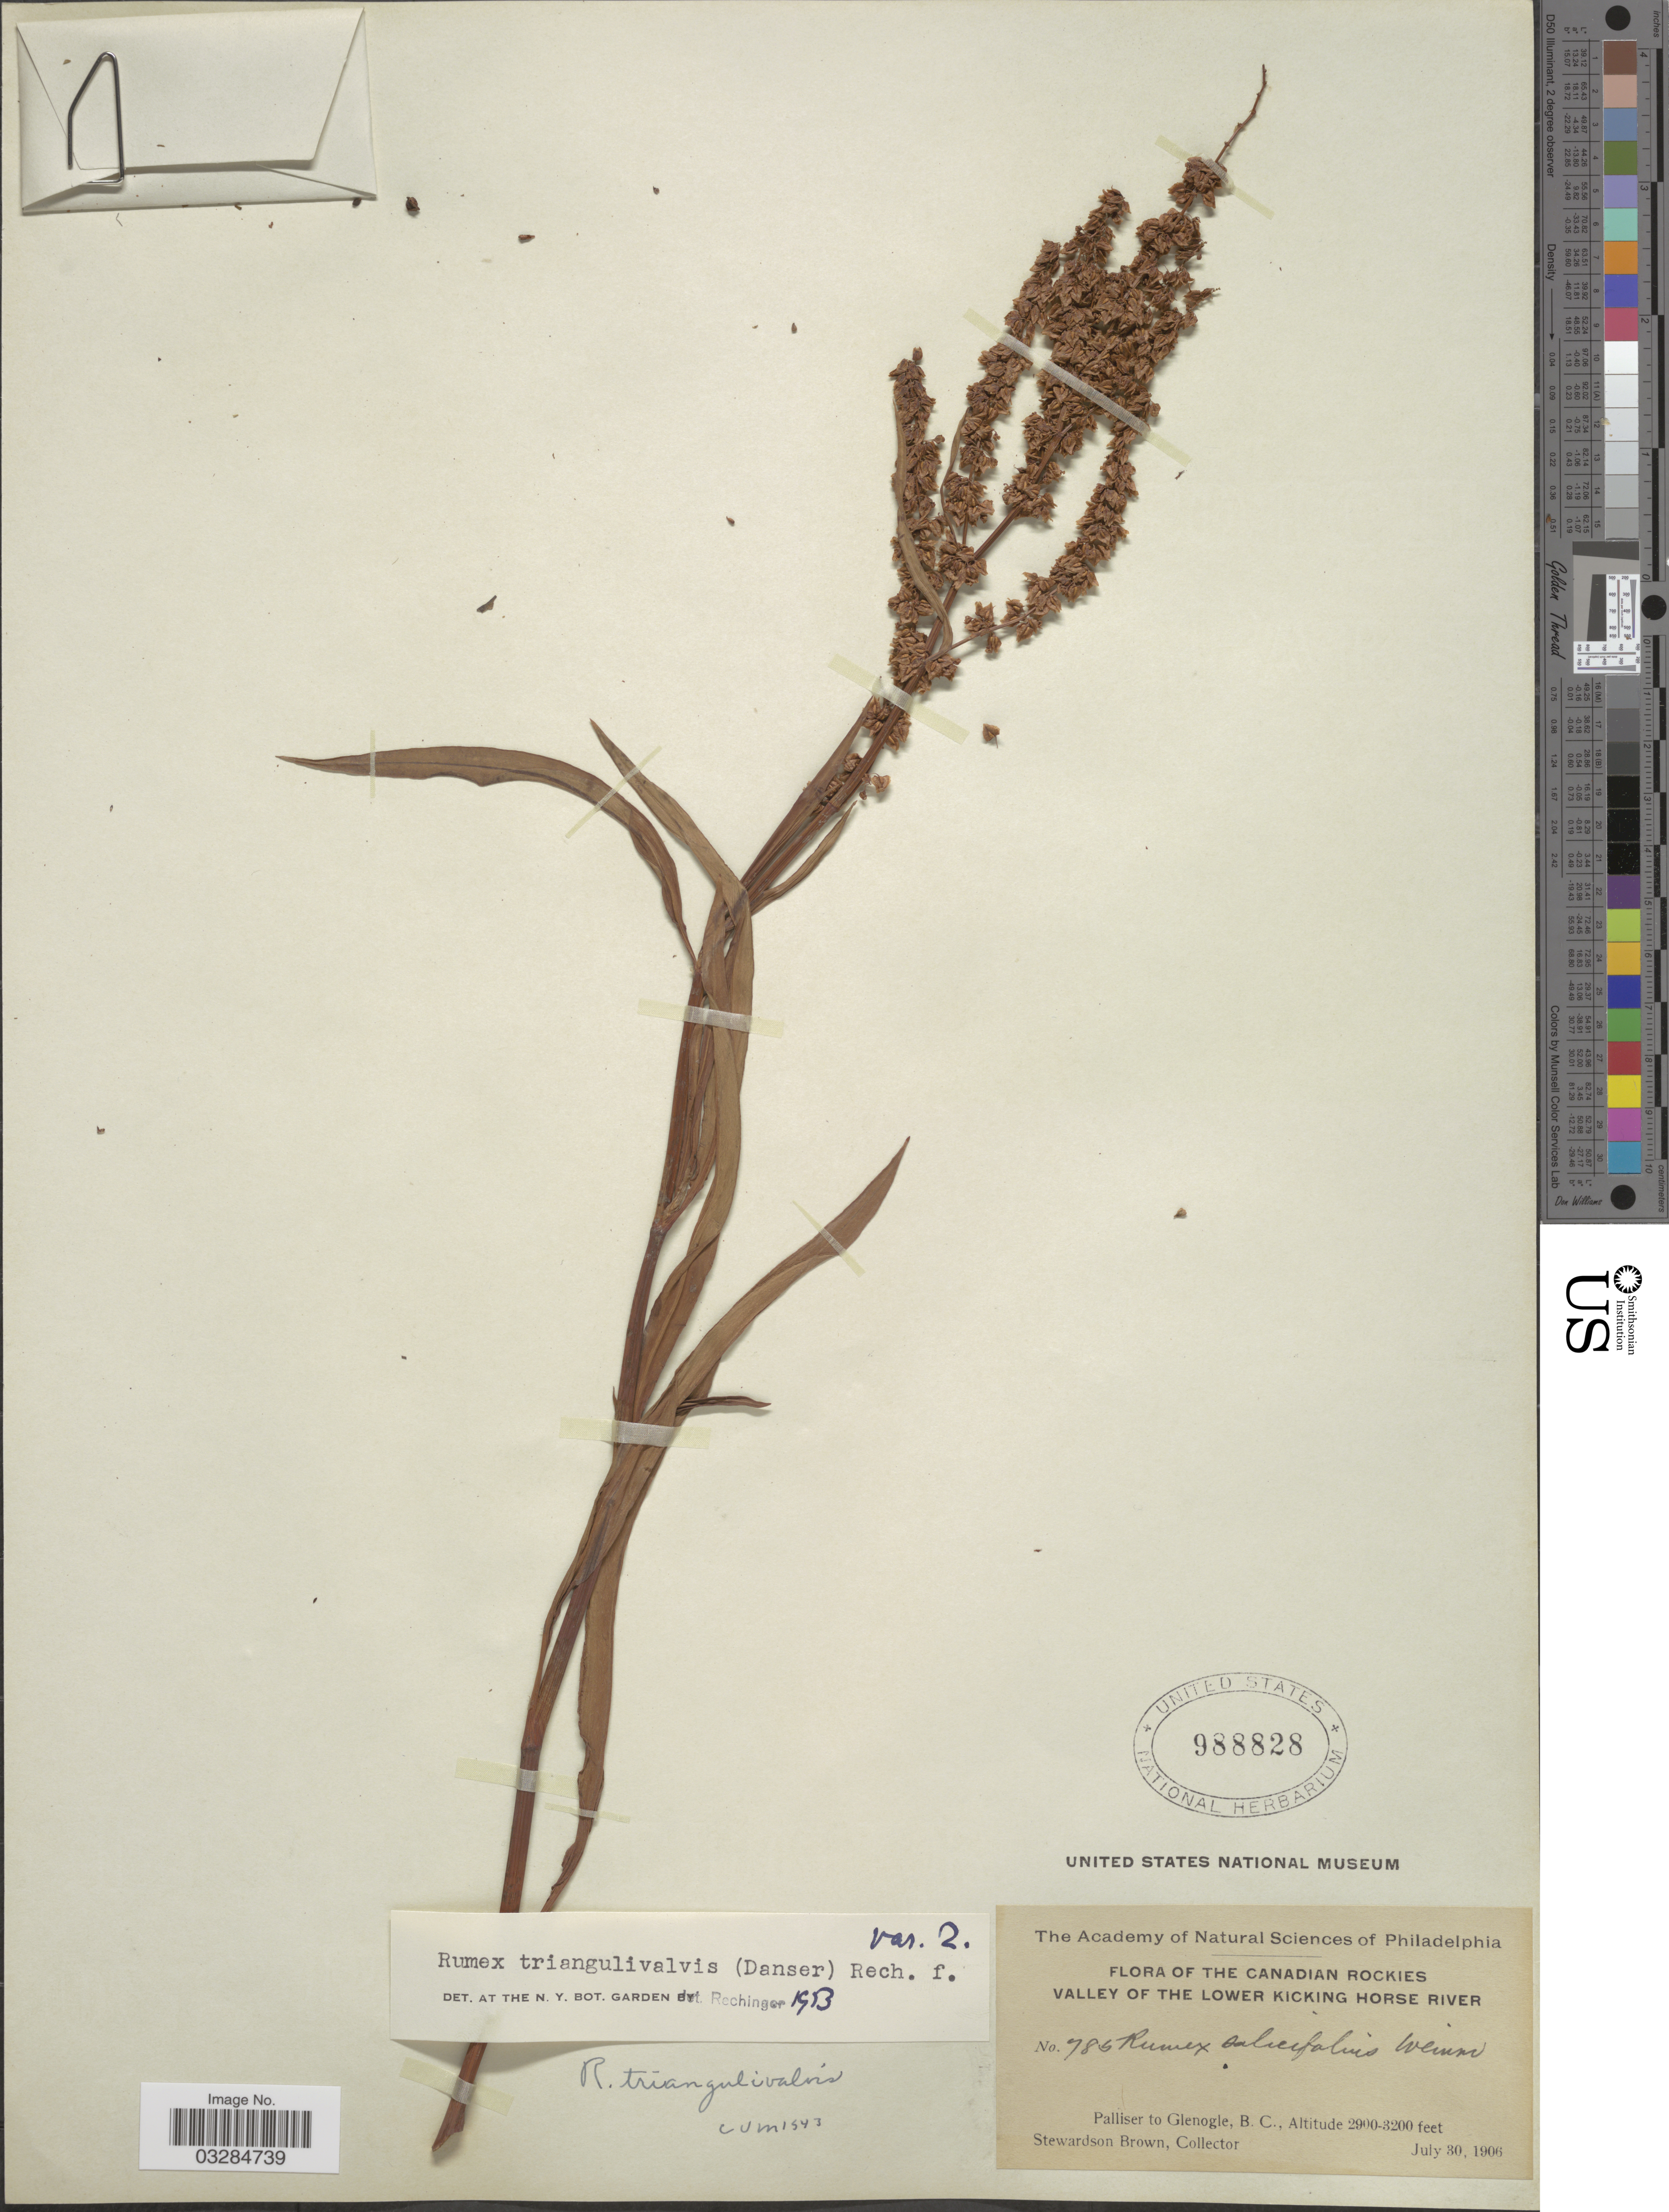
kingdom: Plantae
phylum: Tracheophyta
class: Magnoliopsida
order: Caryophyllales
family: Polygonaceae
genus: Rumex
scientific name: Rumex triangulivalvis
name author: (Danser) Rech. f.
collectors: S. Brown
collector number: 785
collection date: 1906-07-30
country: Canada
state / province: British Columbia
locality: The Canadian Rockies. Valley of The Lower Kicking Horse River. Palliser to Glenogle, B. C.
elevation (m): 884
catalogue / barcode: US 988828